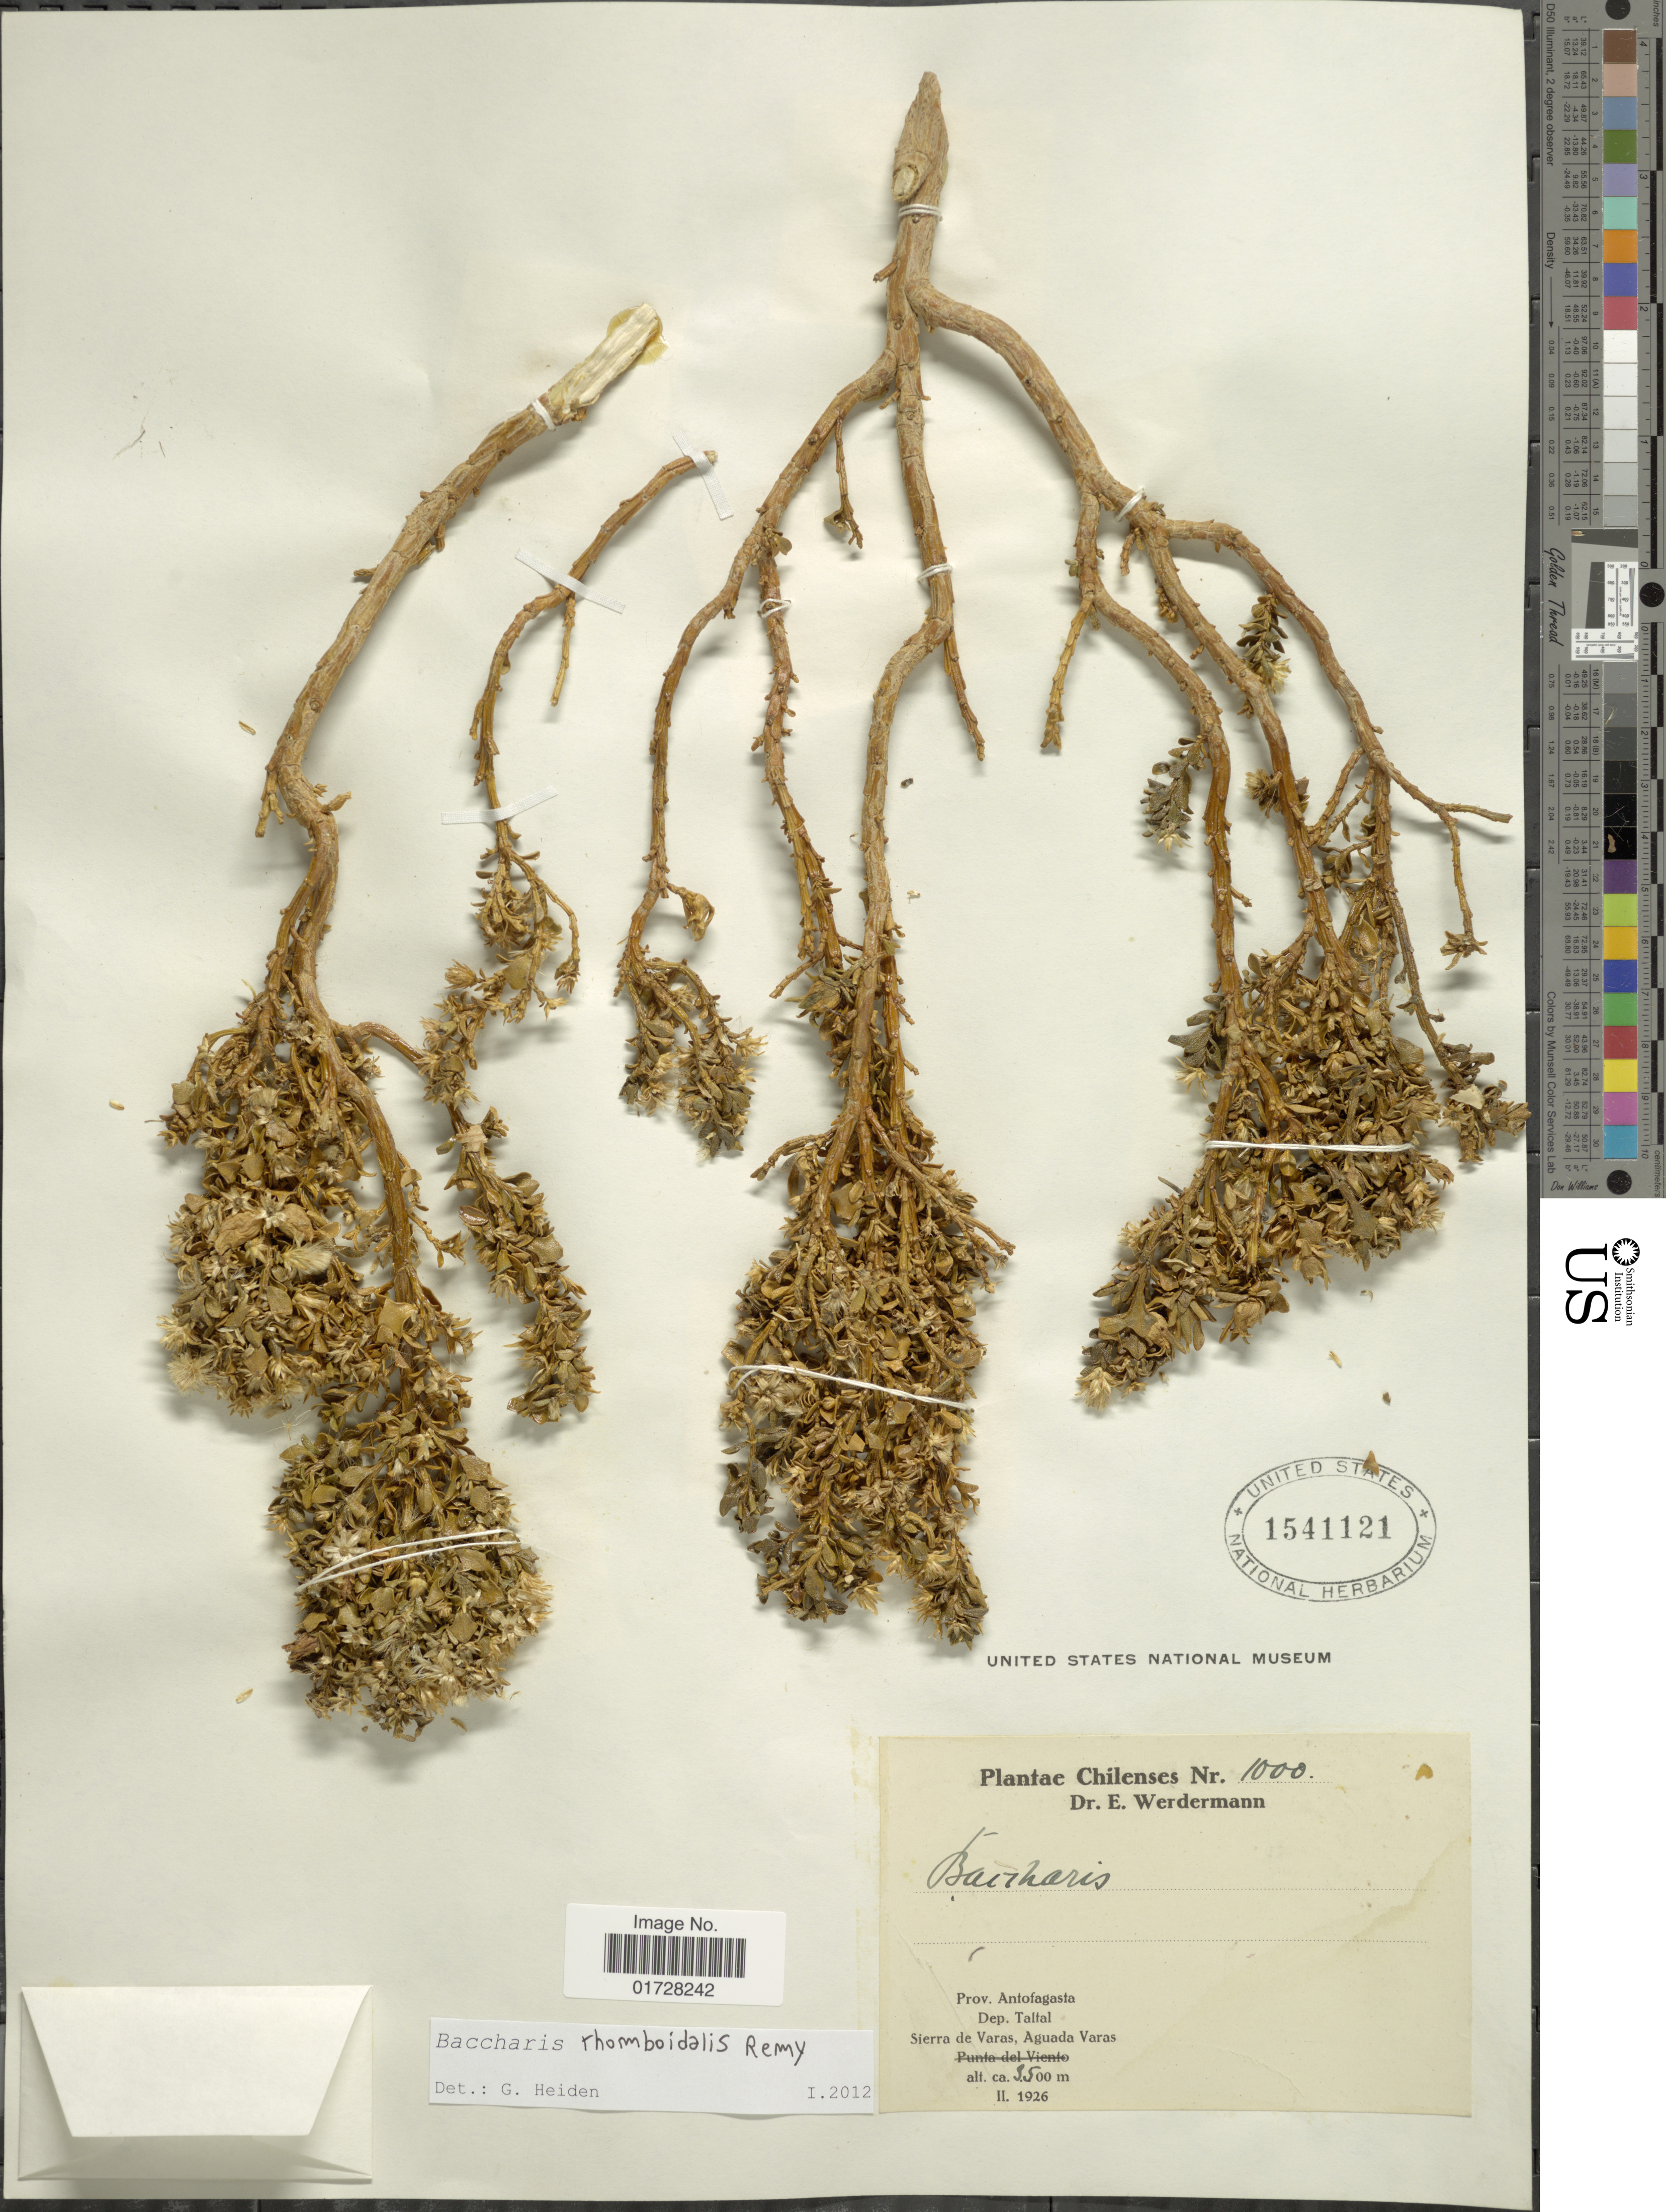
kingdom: Plantae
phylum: Tracheophyta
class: Magnoliopsida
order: Asterales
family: Asteraceae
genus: Baccharis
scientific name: Baccharis rhomboidalis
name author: J. Rémy in Gay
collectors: E. Werdermann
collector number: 1000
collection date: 1926-02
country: Chile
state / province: Antofagasta (II)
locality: Dep. Taltal, Sierra de Varas, Aguada Veras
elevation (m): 3500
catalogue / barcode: US 1541121